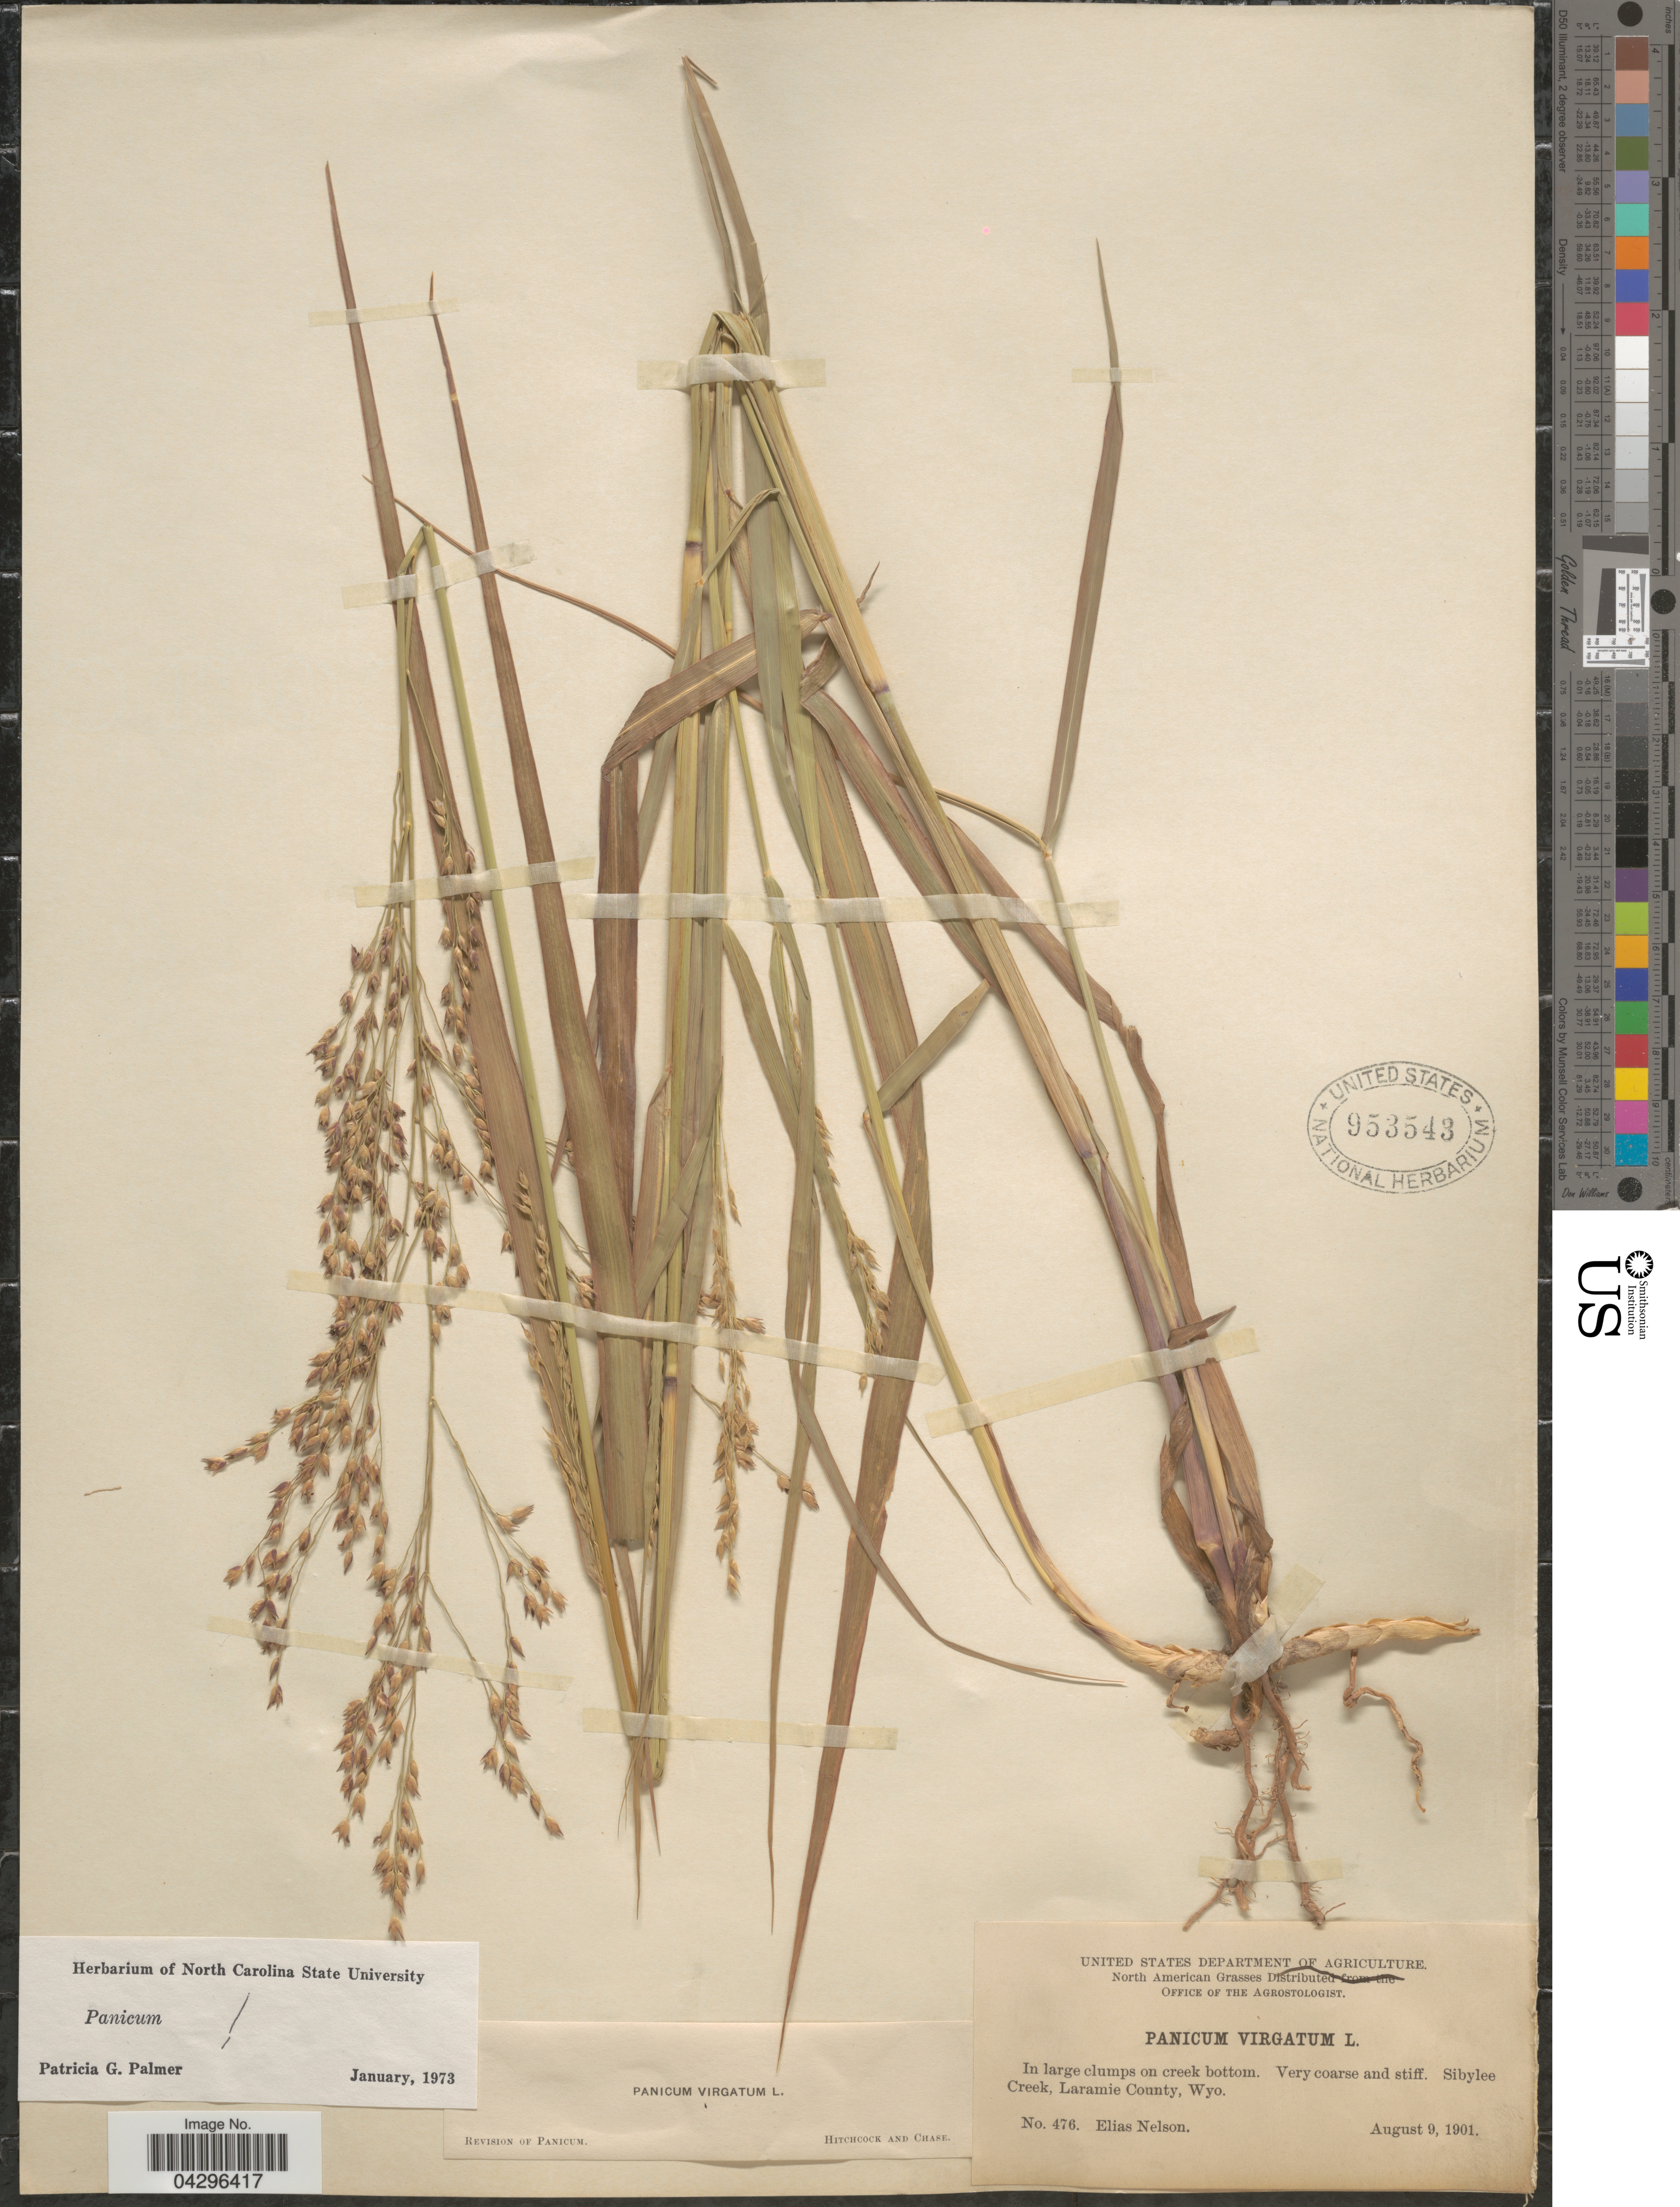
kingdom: Plantae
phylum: Tracheophyta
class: Liliopsida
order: Poales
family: Poaceae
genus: Panicum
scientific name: Panicum virgatum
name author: L.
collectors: E. Nelson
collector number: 476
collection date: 1901-08-09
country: United States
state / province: Wyoming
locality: In large clumps on creek bottom. Very coarse and stiff. Sibylee Creek, Laramie County.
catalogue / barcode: US 953543